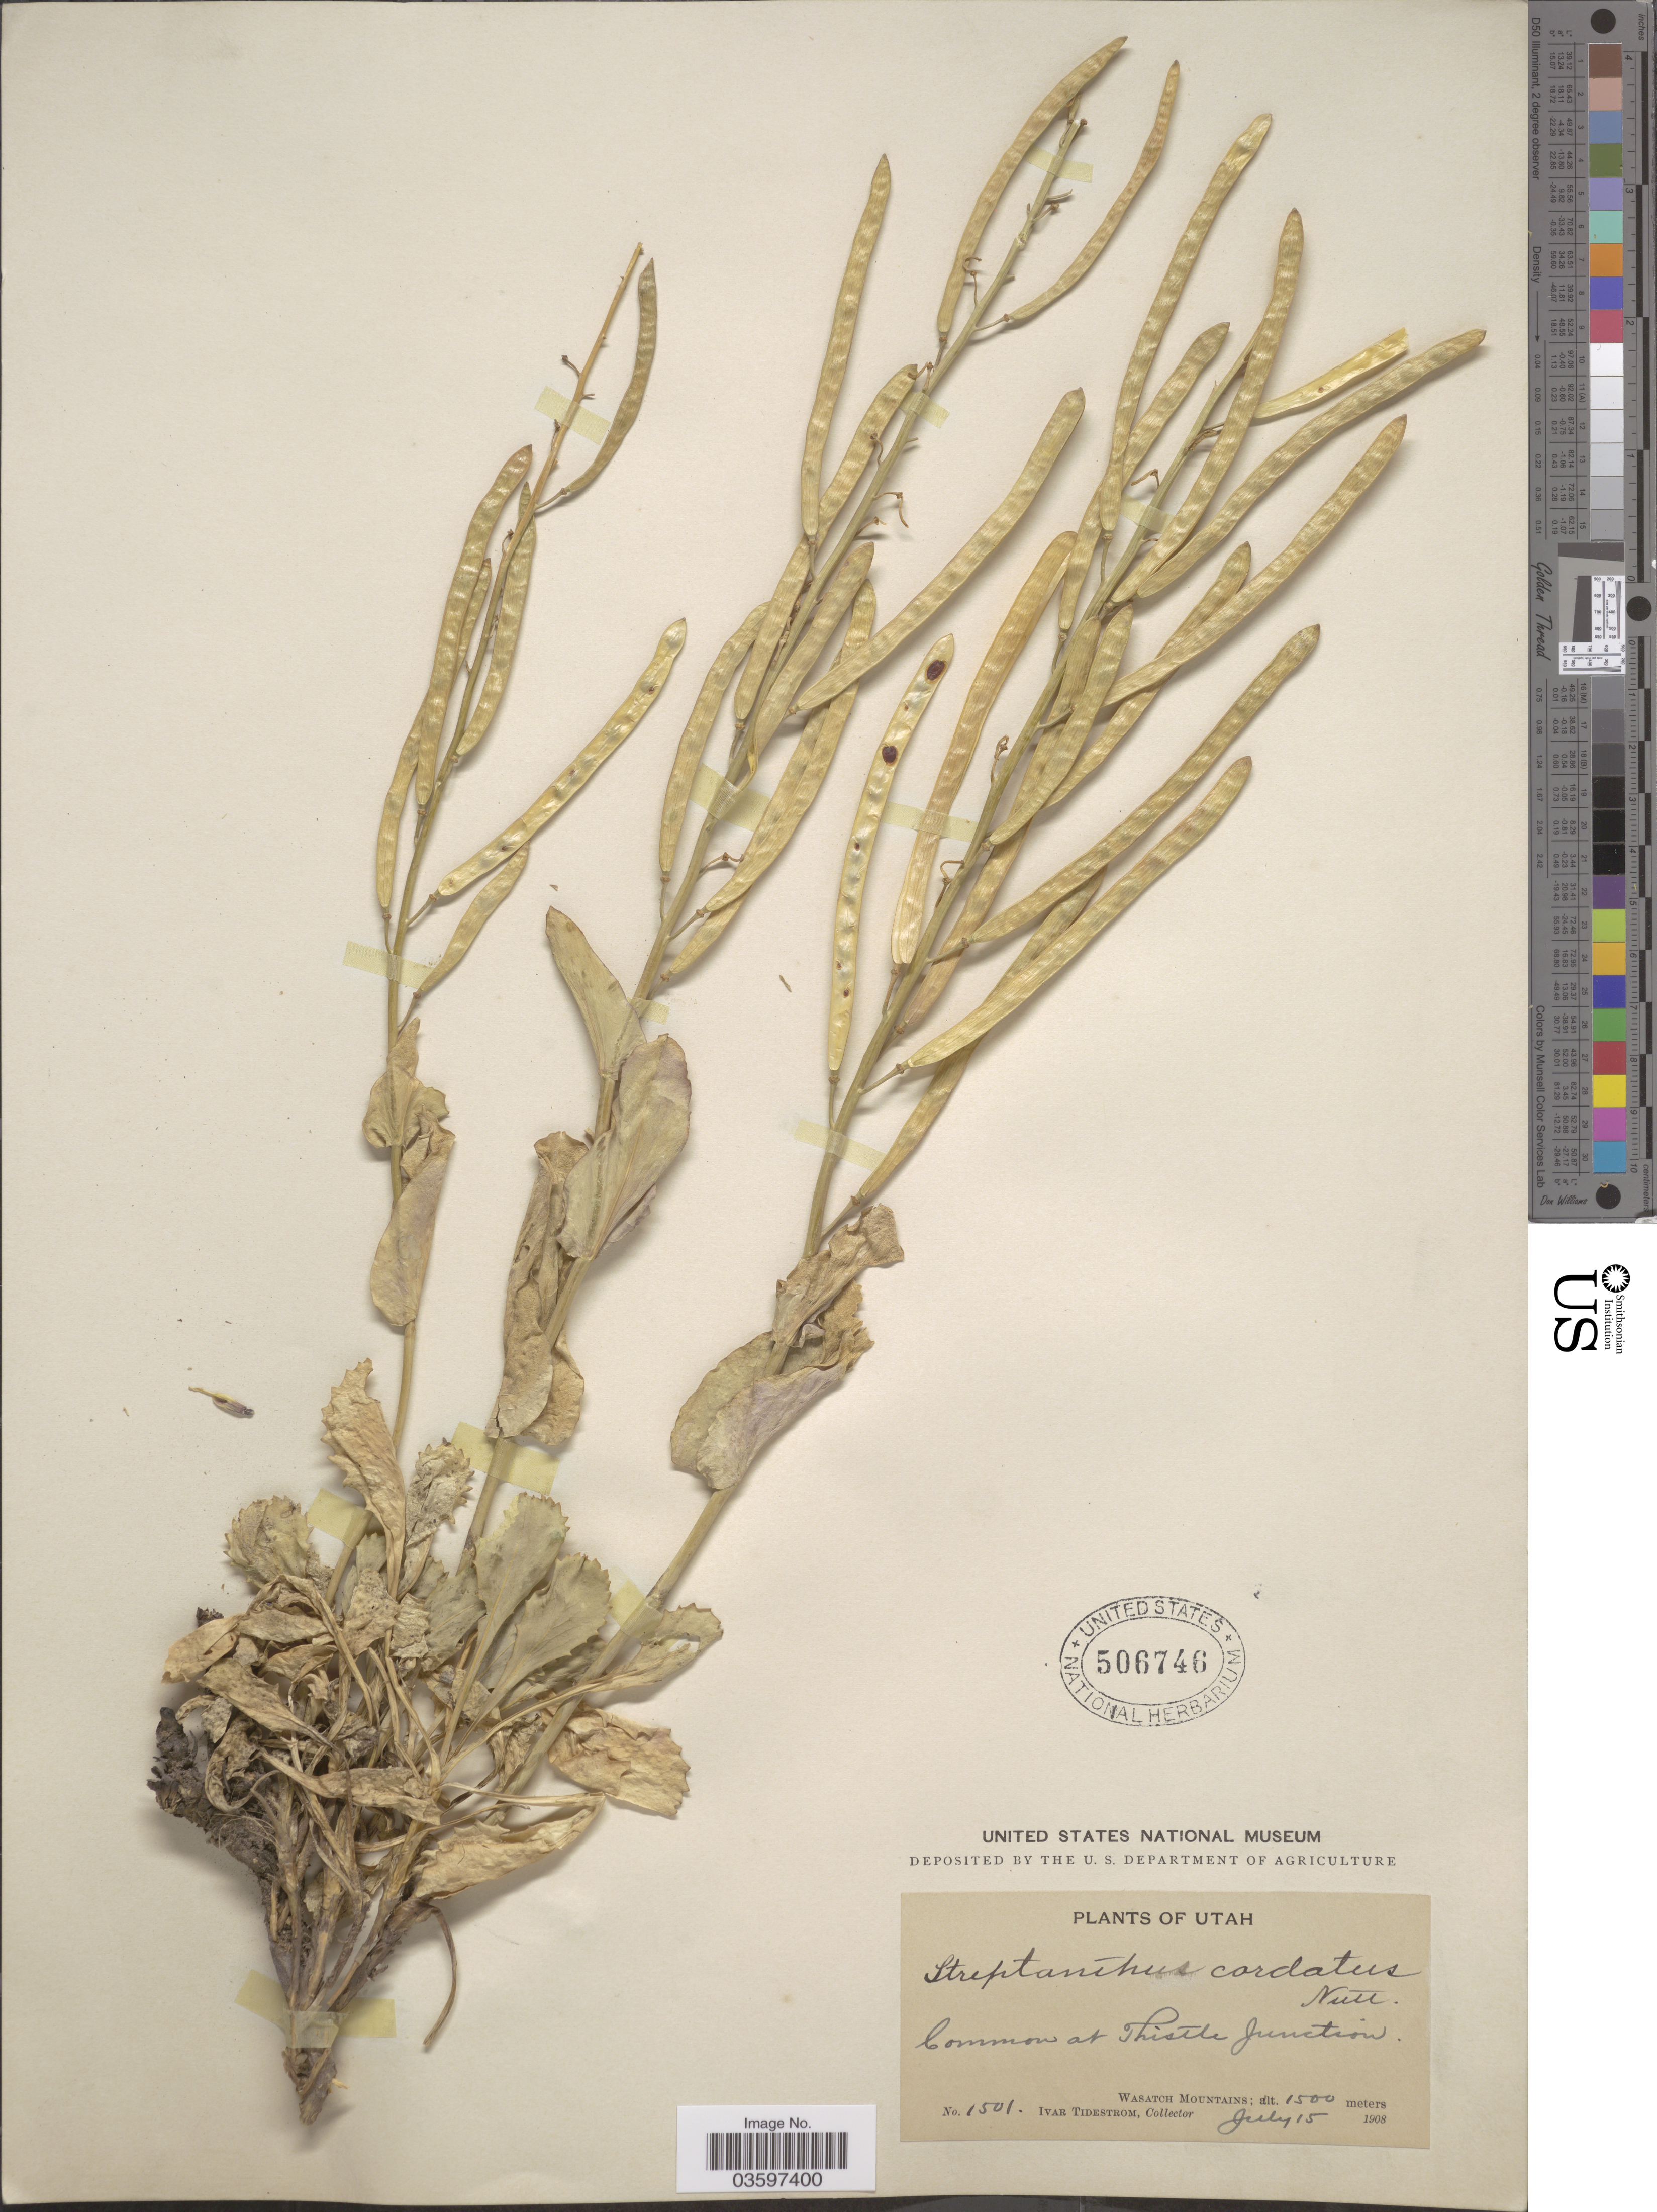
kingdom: Plantae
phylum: Tracheophyta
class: Magnoliopsida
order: Brassicales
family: Brassicaceae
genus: Streptanthus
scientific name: Streptanthus cordatus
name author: Nutt. ex Torr. & A. Gray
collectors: I. F. Tidestrom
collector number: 1501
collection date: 1908-07-15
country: United States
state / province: Utah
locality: Common at Thistle Junction. Wasatch Mountains.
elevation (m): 1500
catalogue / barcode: US 506746